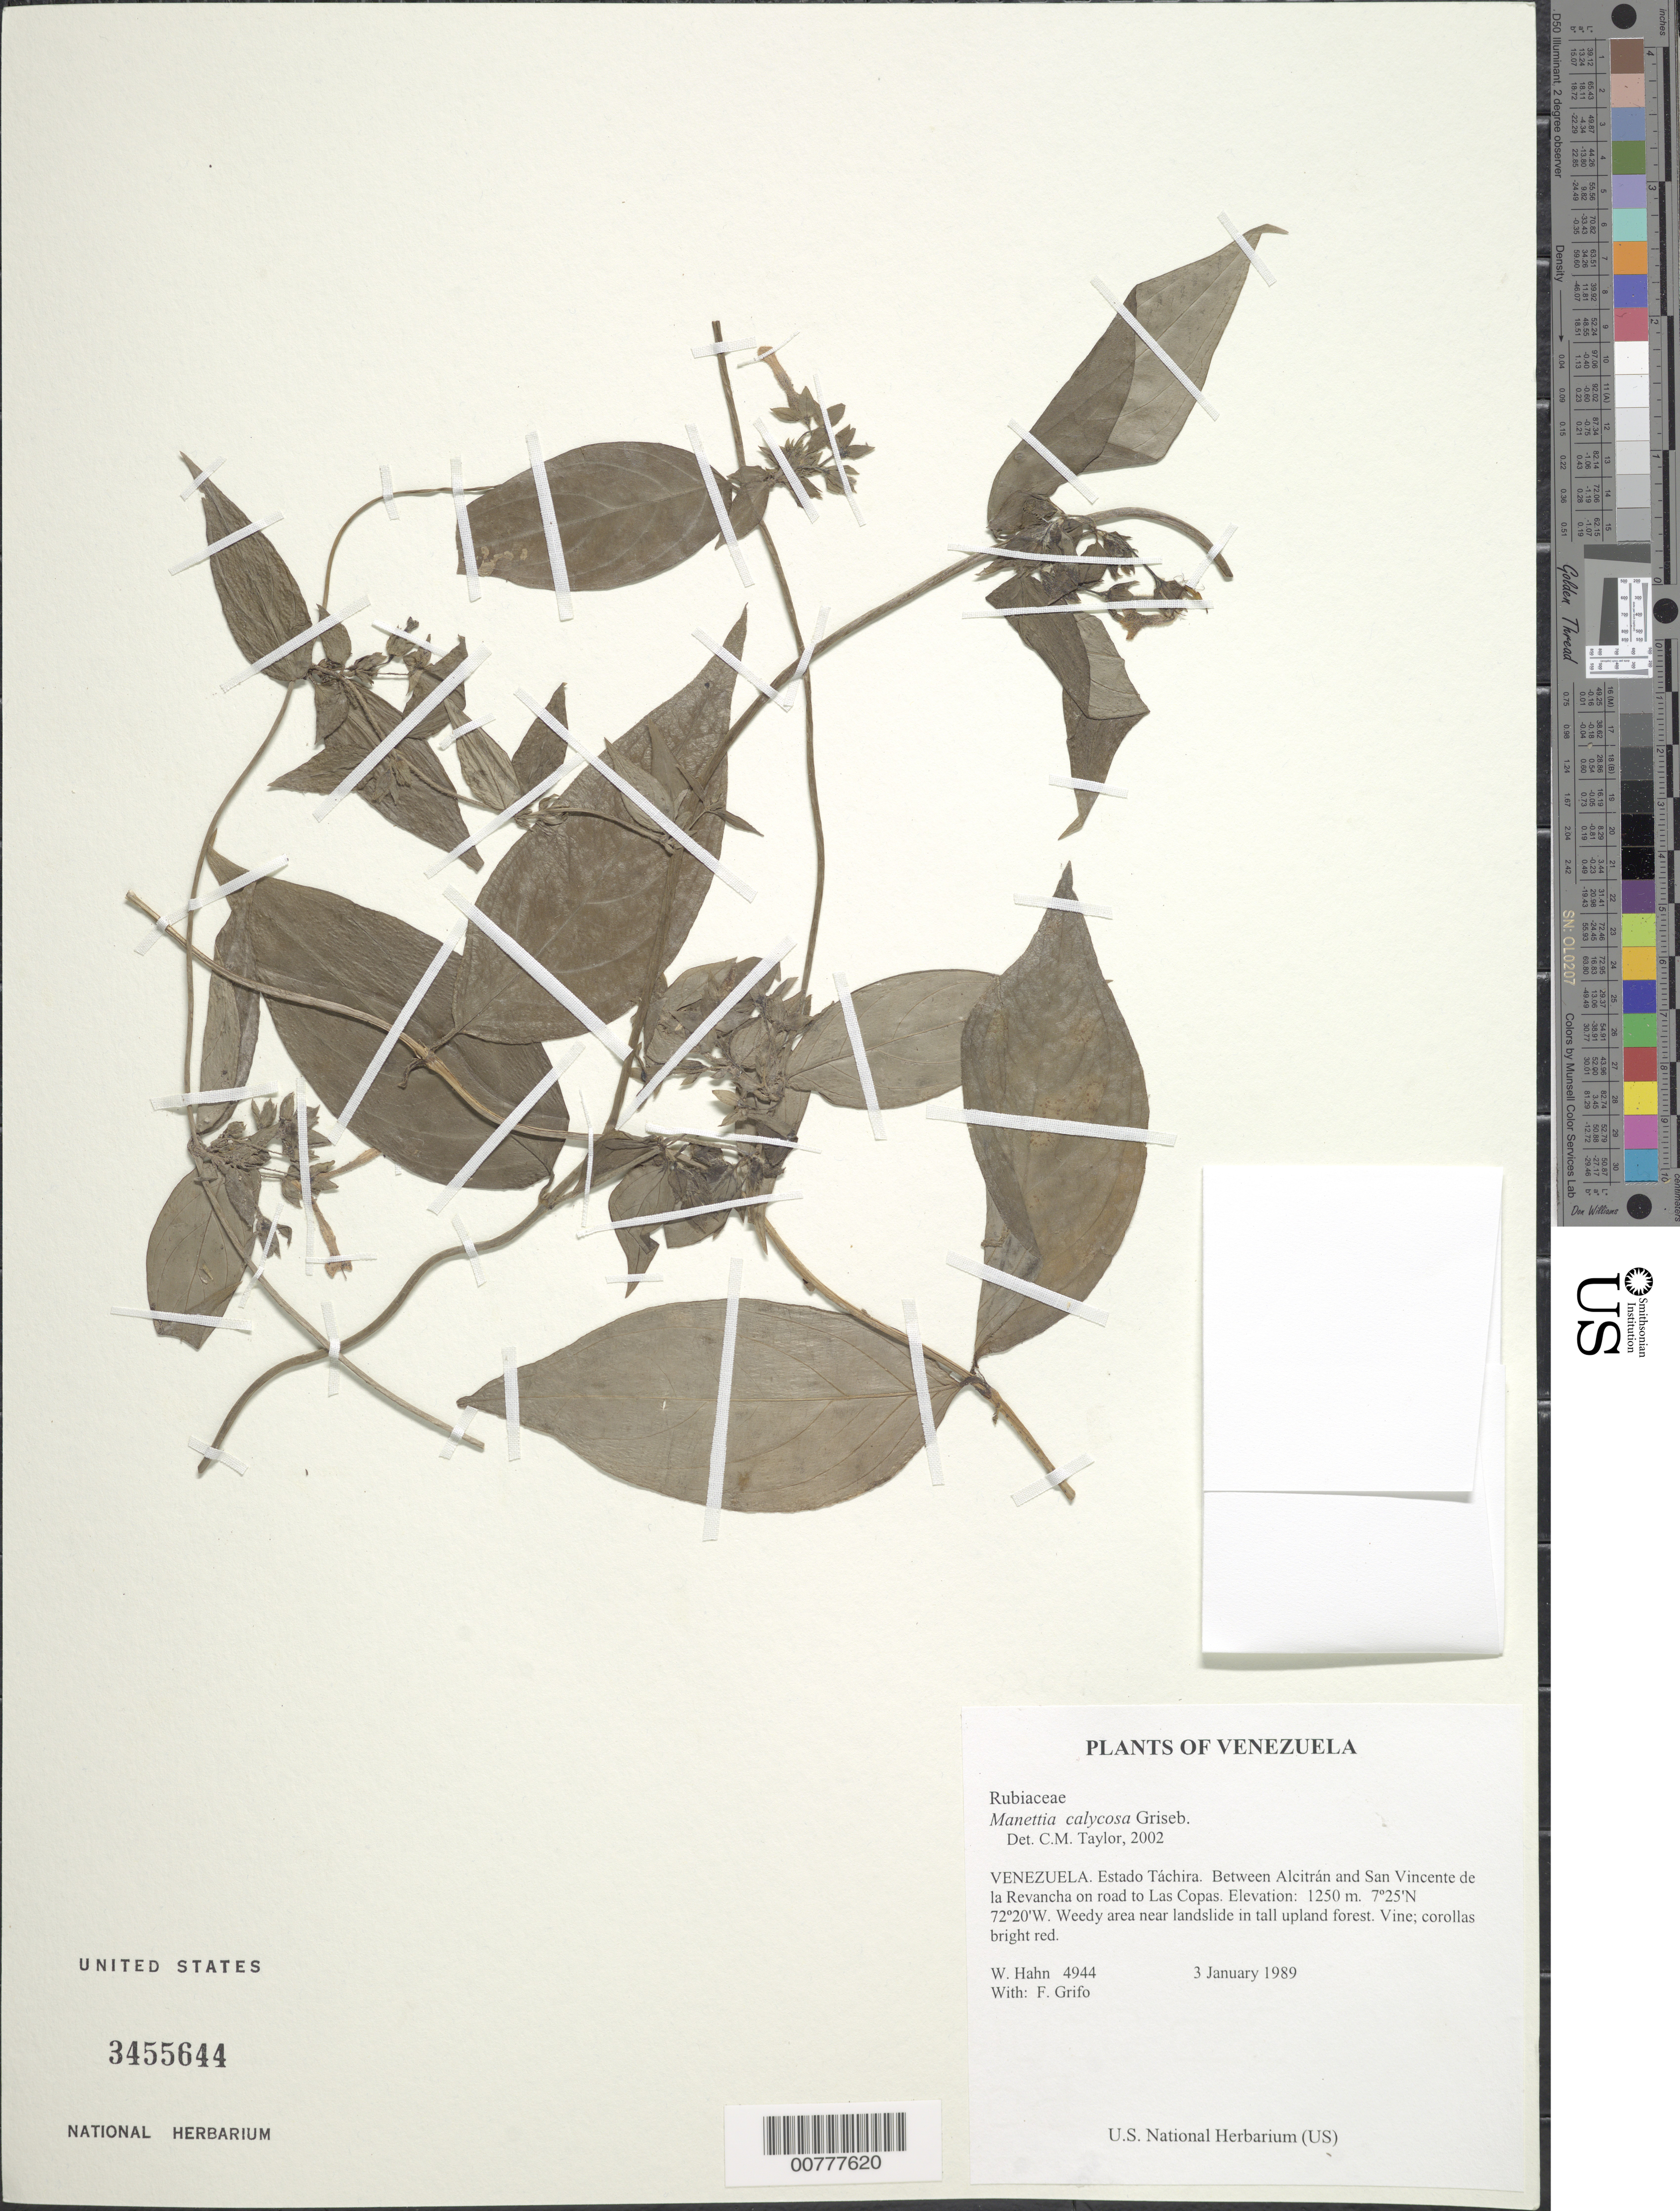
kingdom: Plantae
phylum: Tracheophyta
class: Magnoliopsida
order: Gentianales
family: Rubiaceae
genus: Manettia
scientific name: Manettia calycosa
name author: Griseb.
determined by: Taylor, Charlotte M.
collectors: W. Hahn & F. Grifo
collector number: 4944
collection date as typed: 3 January 1989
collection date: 1989-01-03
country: Venezuela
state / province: Táchira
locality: Between Alcitrán and San Vincente de la Revancha on road to Las Copas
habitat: Weedy area near landslide in tall upland forest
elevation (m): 1250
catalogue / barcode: US 3455644